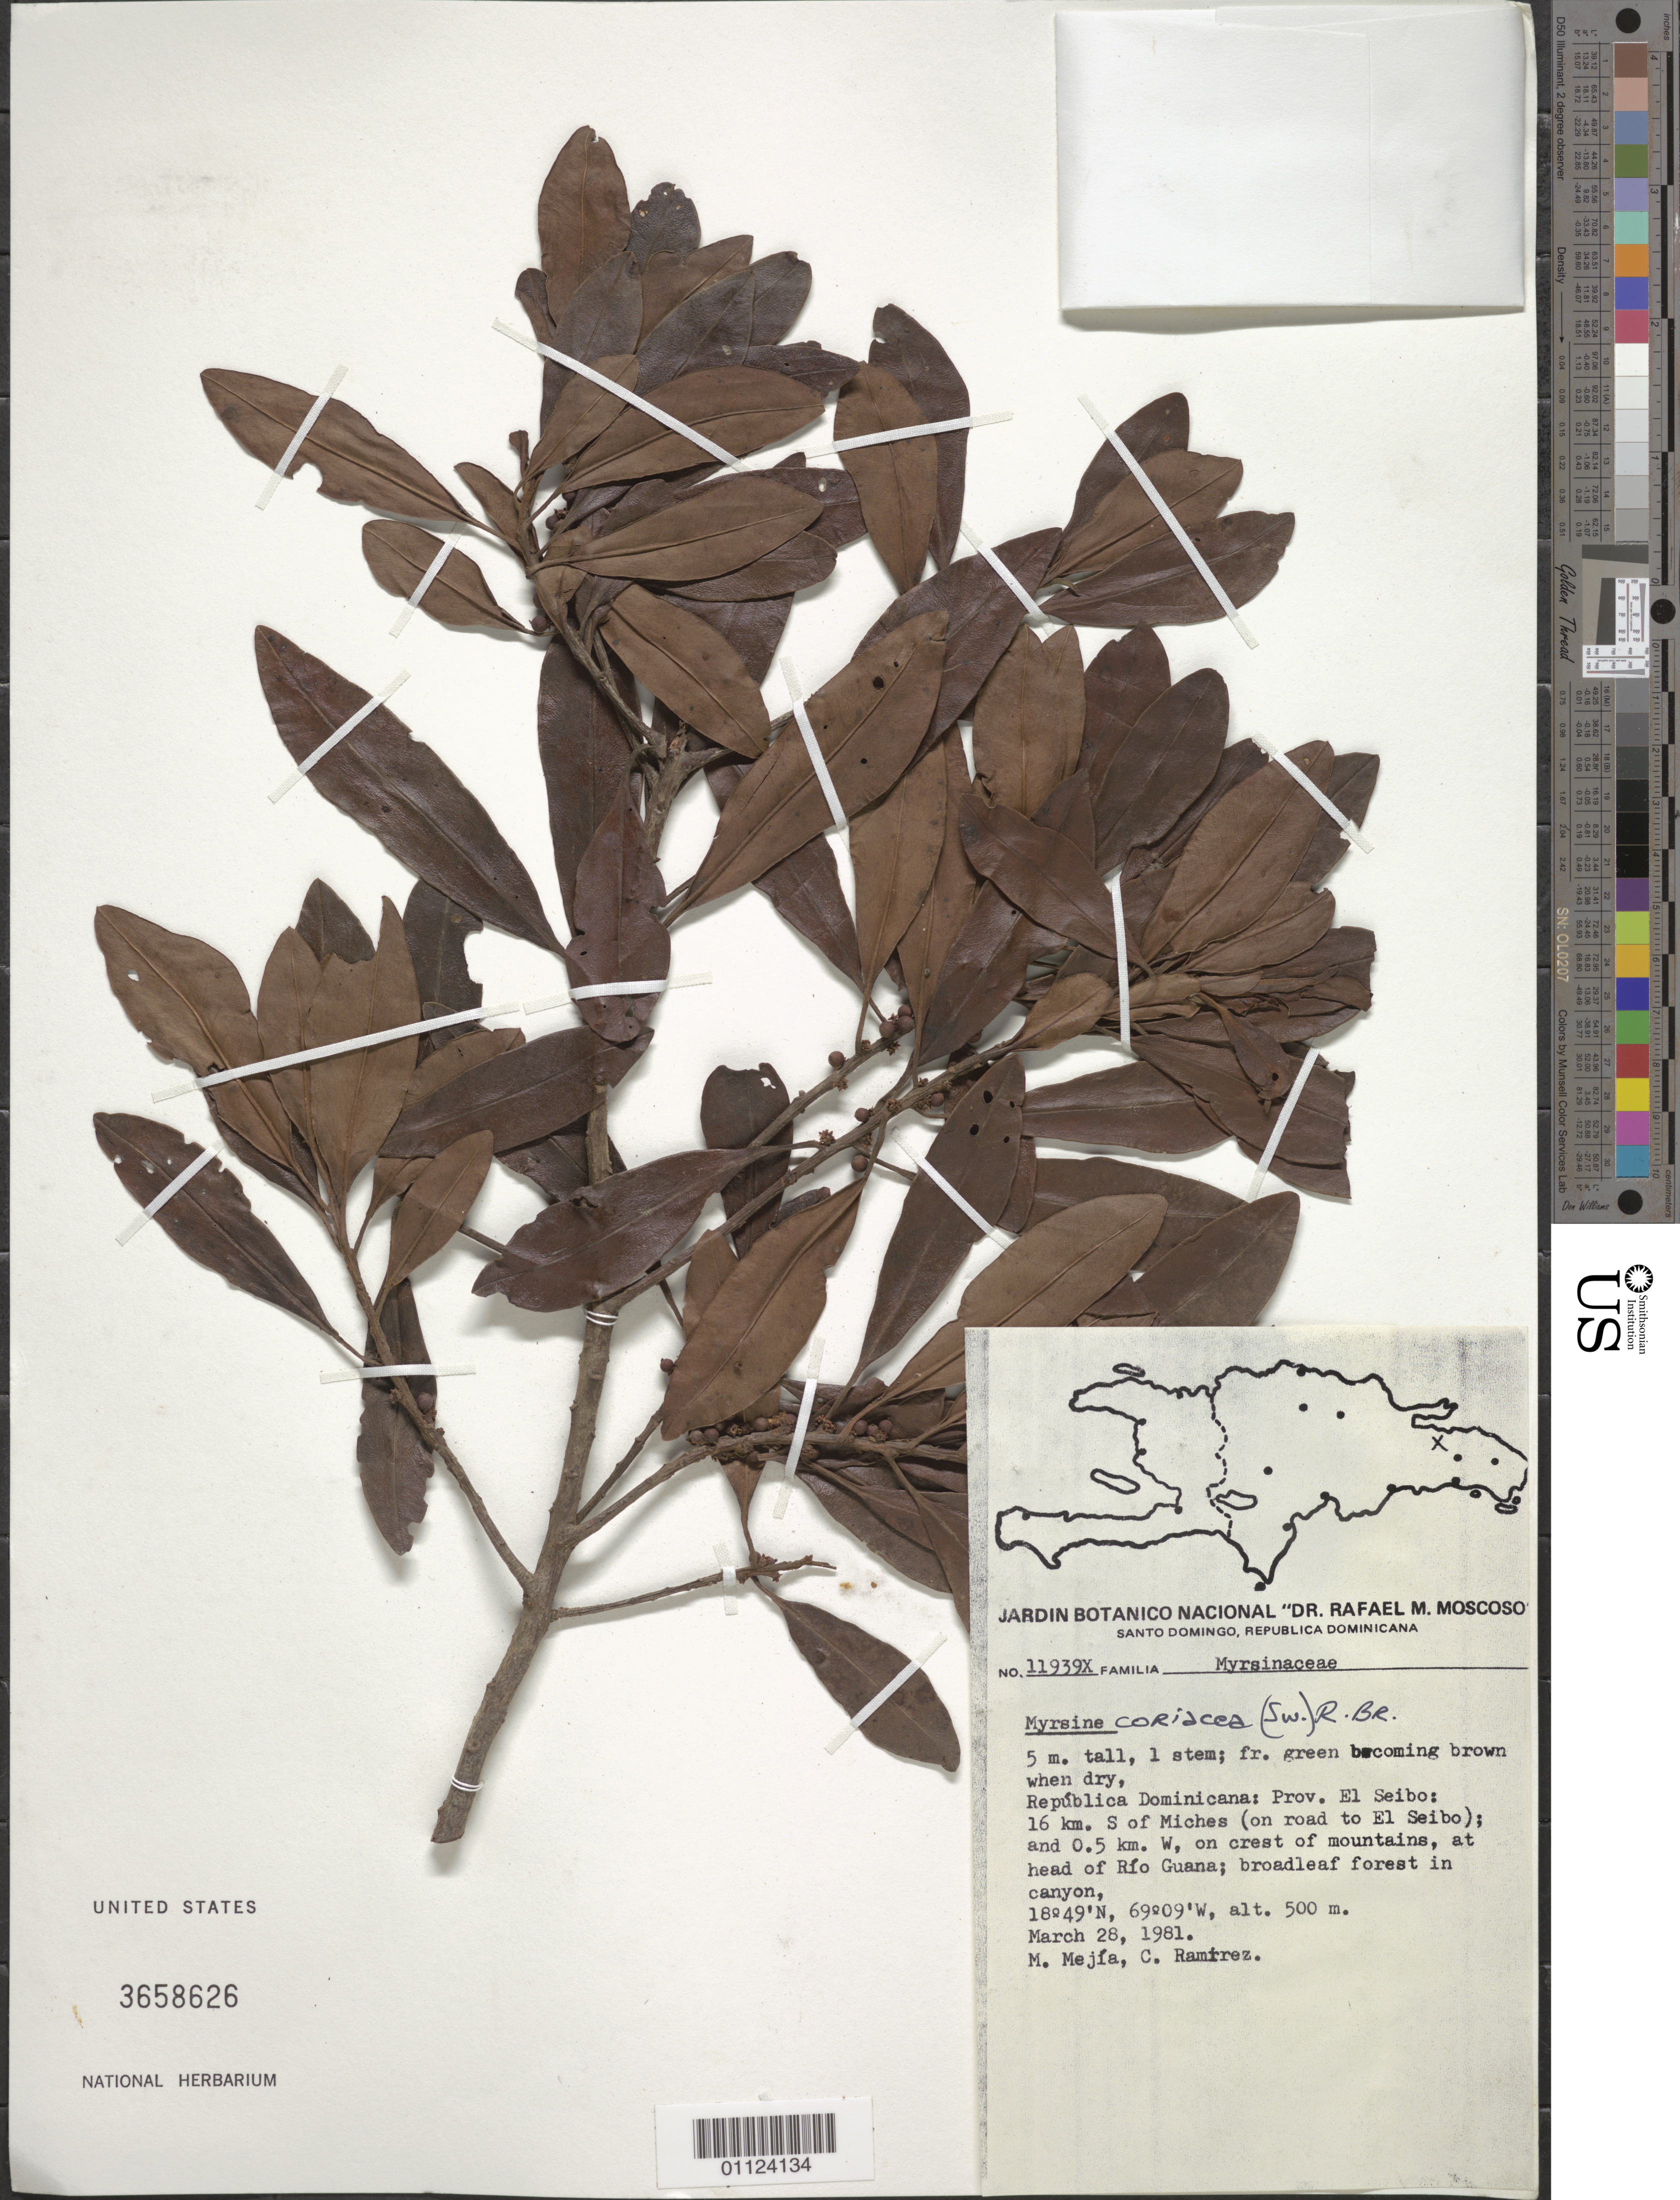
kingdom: Plantae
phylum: Tracheophyta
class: Magnoliopsida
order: Ericales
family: Primulaceae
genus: Myrsine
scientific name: Myrsine coriacea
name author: (Sw.) R. Br. ex Roem. & Schult.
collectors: M. Mejia & C. Ramirez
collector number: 11939X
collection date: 1981-03-28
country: Dominican Republic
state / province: El Seibo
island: Hispaniola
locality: Miches, 16 km S, on road to El Seibo, and 0.5 km W, on crest of mountains, at head of Río Guana.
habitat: Broadleaf forest in canyon.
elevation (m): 500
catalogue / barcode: US 3658626